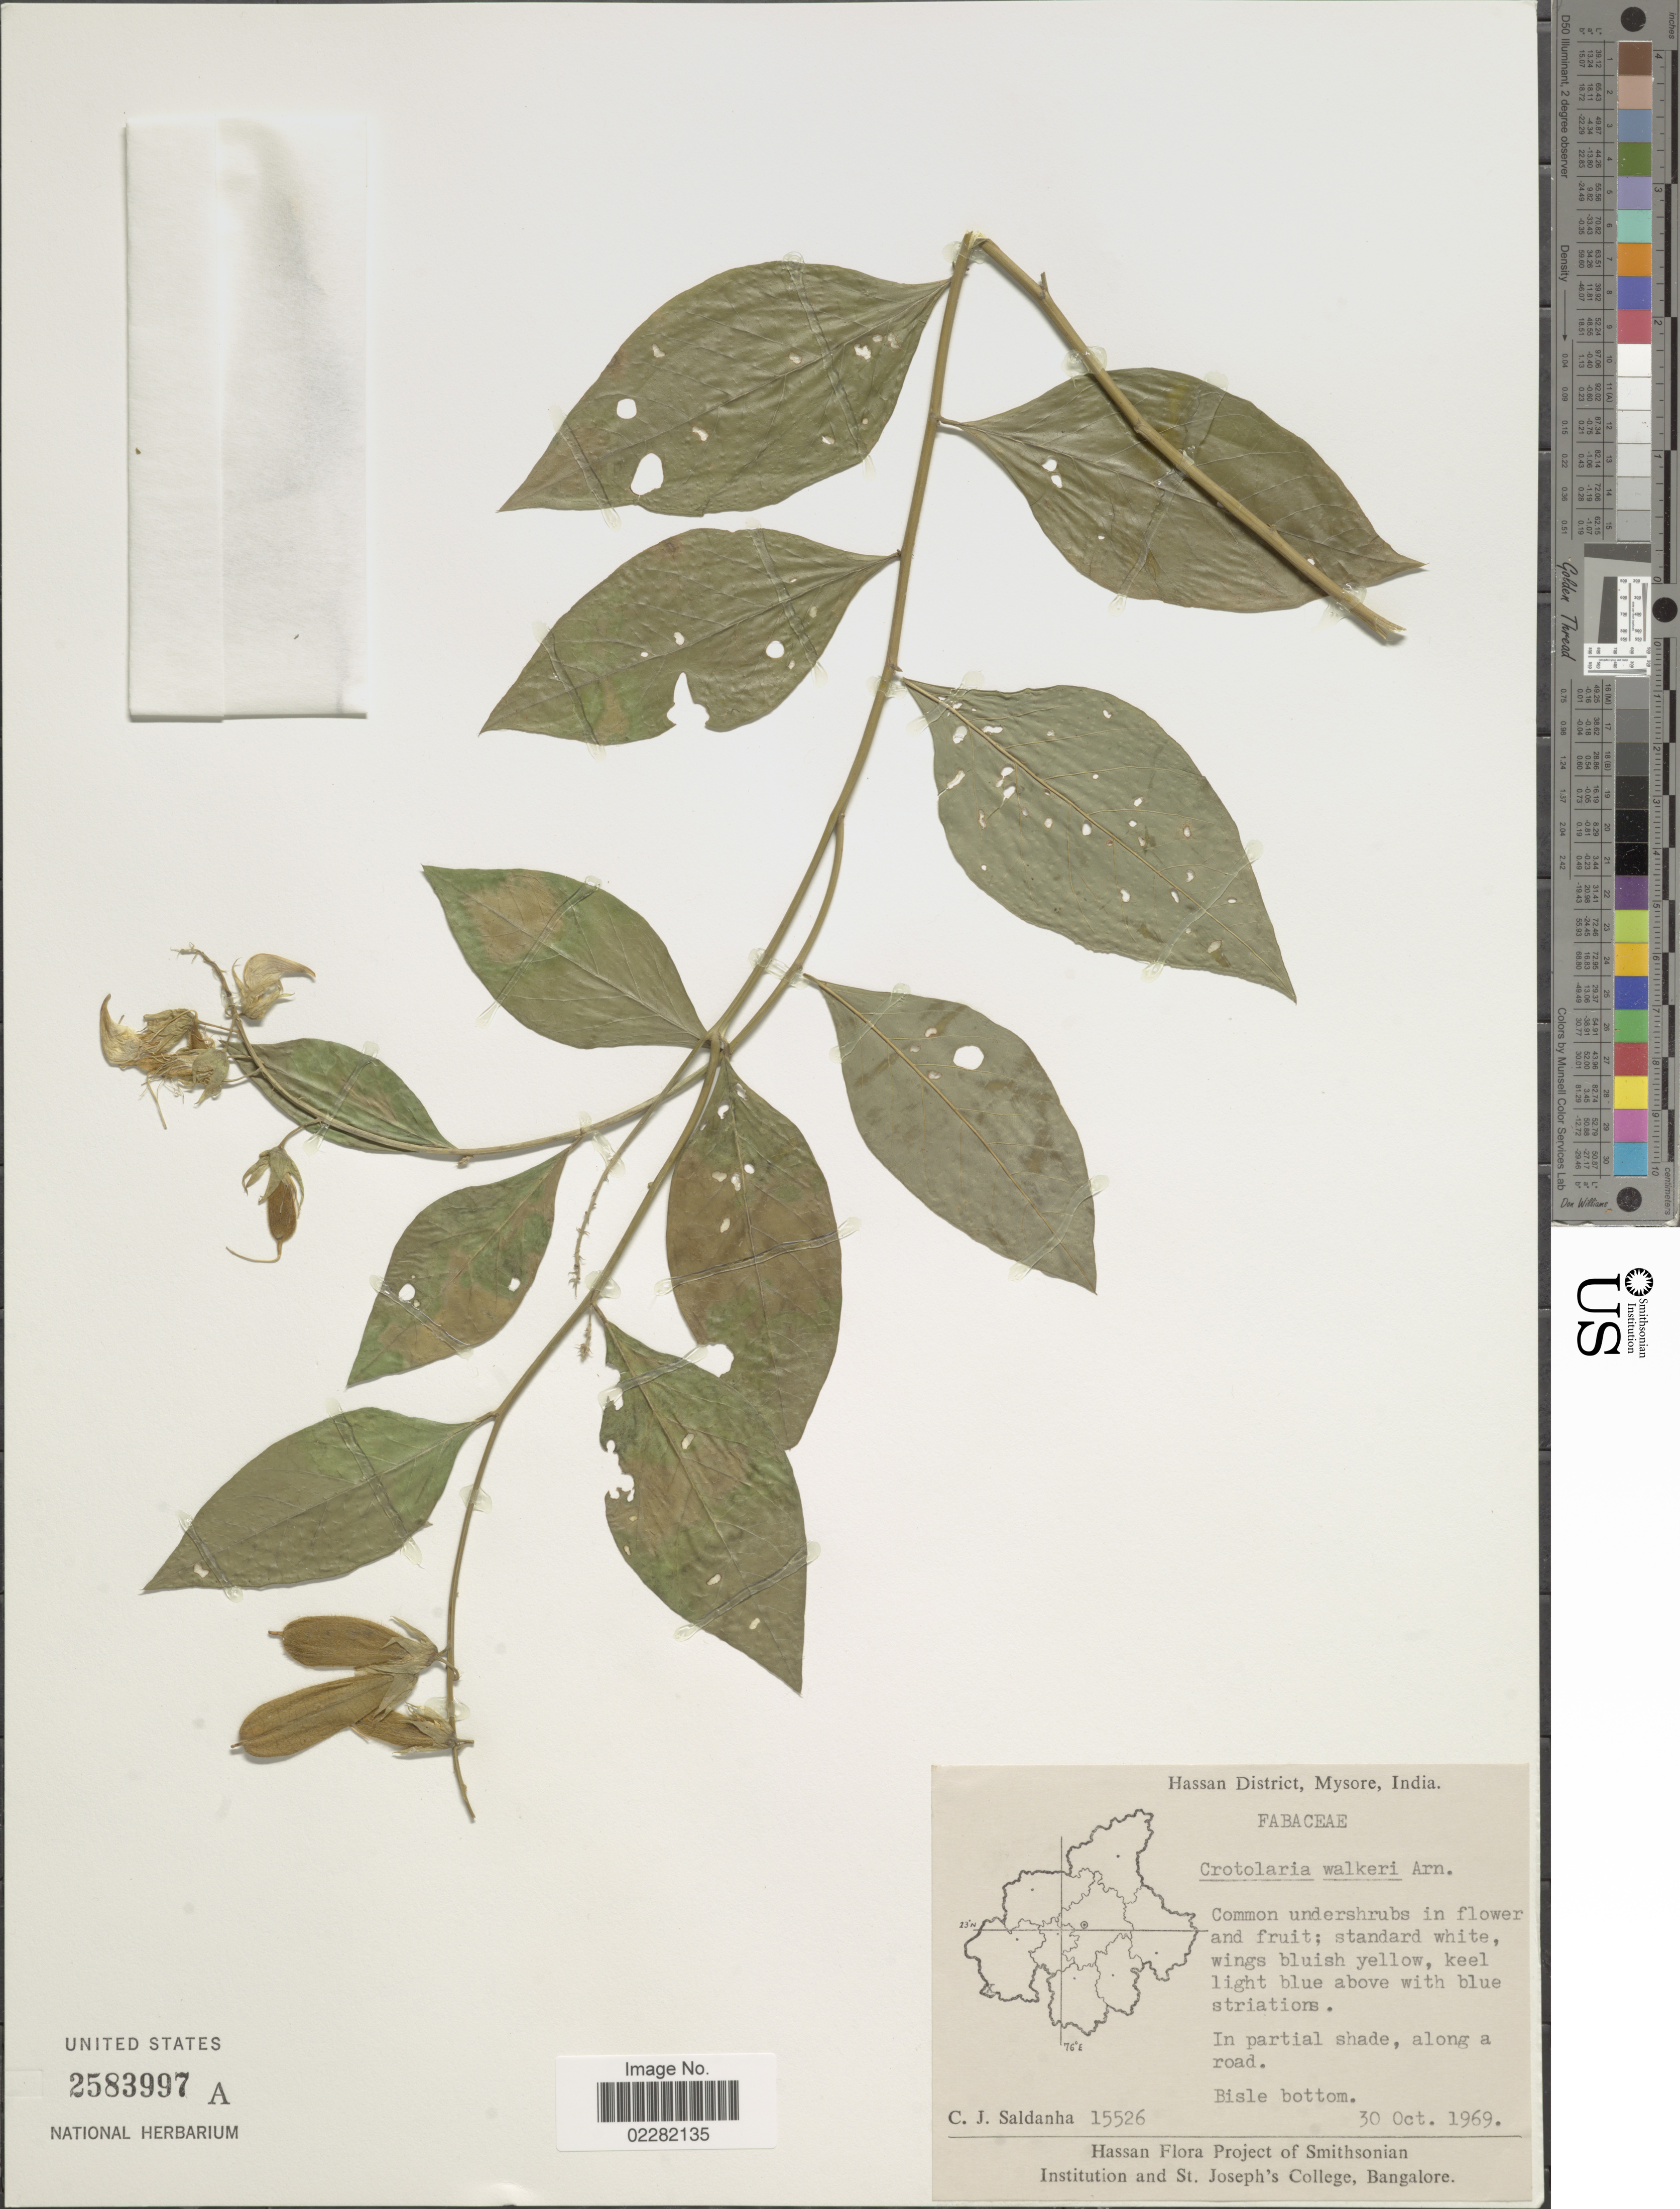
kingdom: Plantae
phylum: Tracheophyta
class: Magnoliopsida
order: Fabales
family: Fabaceae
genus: Crotalaria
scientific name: Crotalaria semperflorens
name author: Vent.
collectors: C. J. Saldanha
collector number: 15523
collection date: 1969-10-30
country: India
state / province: Karnataka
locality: Hassan District, Mysore, Bisle bottom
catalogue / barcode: US 2583997A